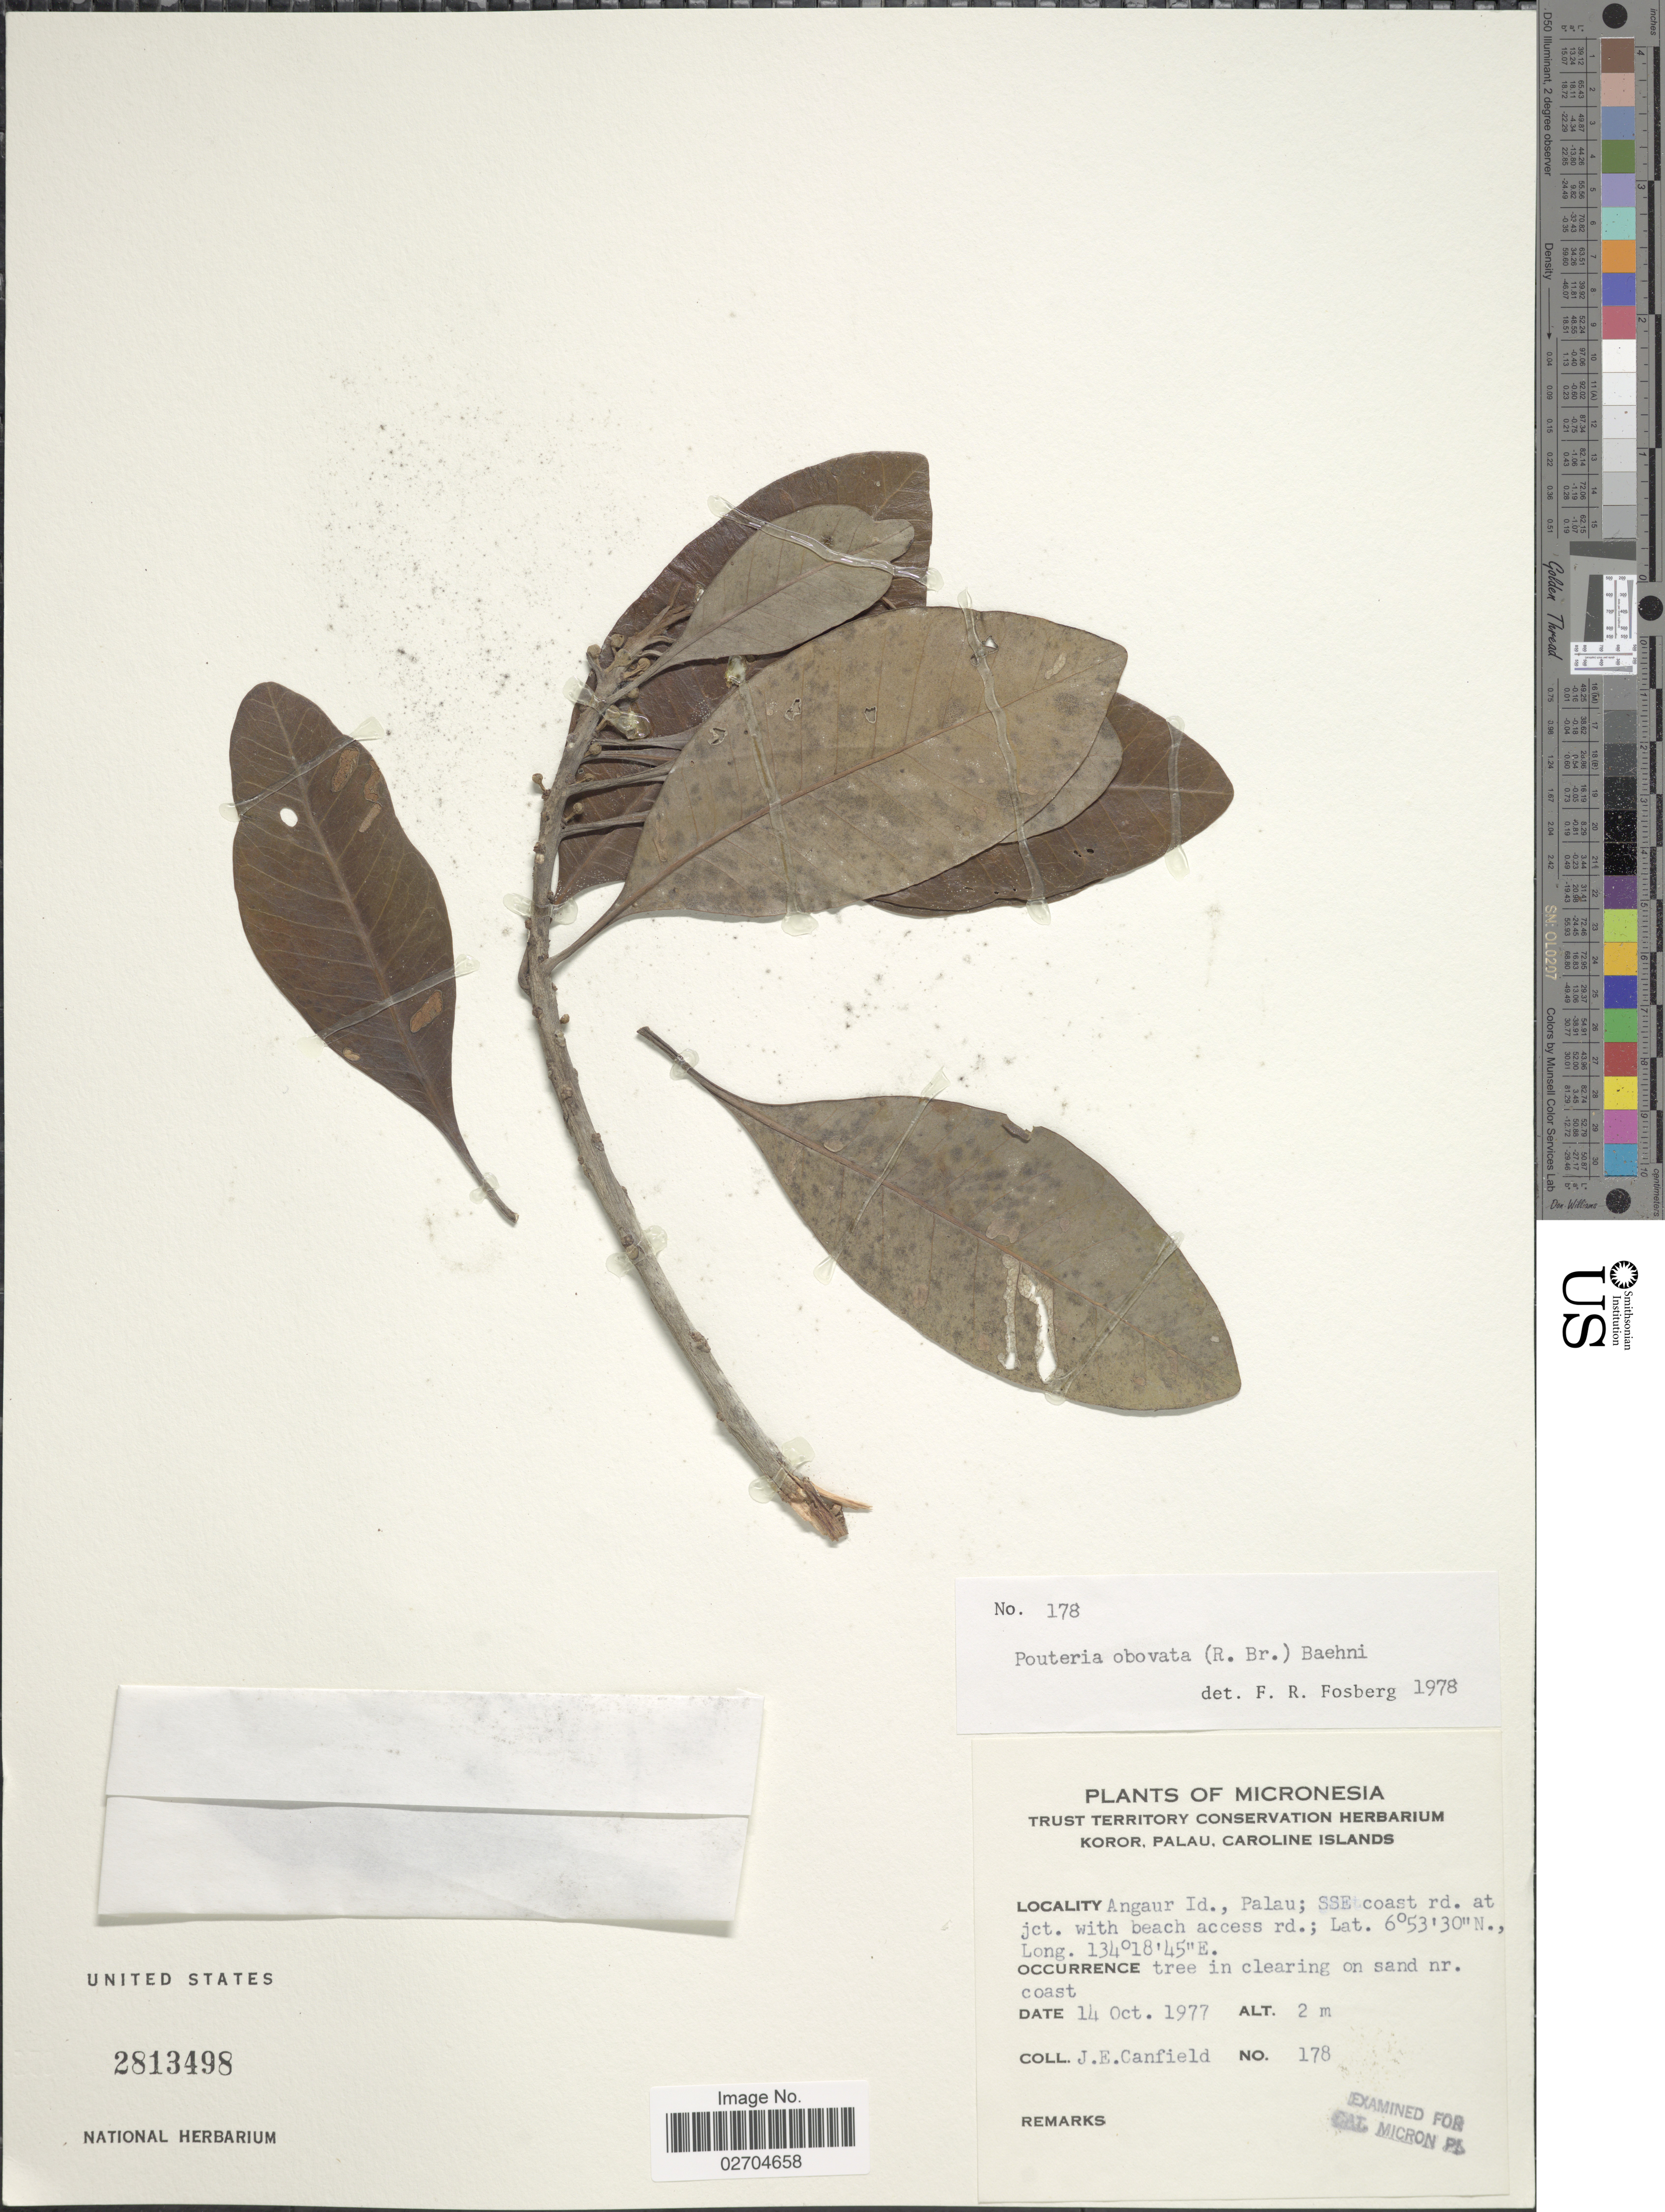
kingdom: Plantae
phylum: Tracheophyta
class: Magnoliopsida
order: Ericales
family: Sapotaceae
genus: Planchonella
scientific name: Planchonella obovata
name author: (R. Br.) Pierre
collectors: J. E. Canfield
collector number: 178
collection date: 1977-10-14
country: Palau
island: Ngeaur [Angaur]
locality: Angaur Id., Palau; SSE coast Rd, at jct. with beach access rd.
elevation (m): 2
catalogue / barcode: US 2813498